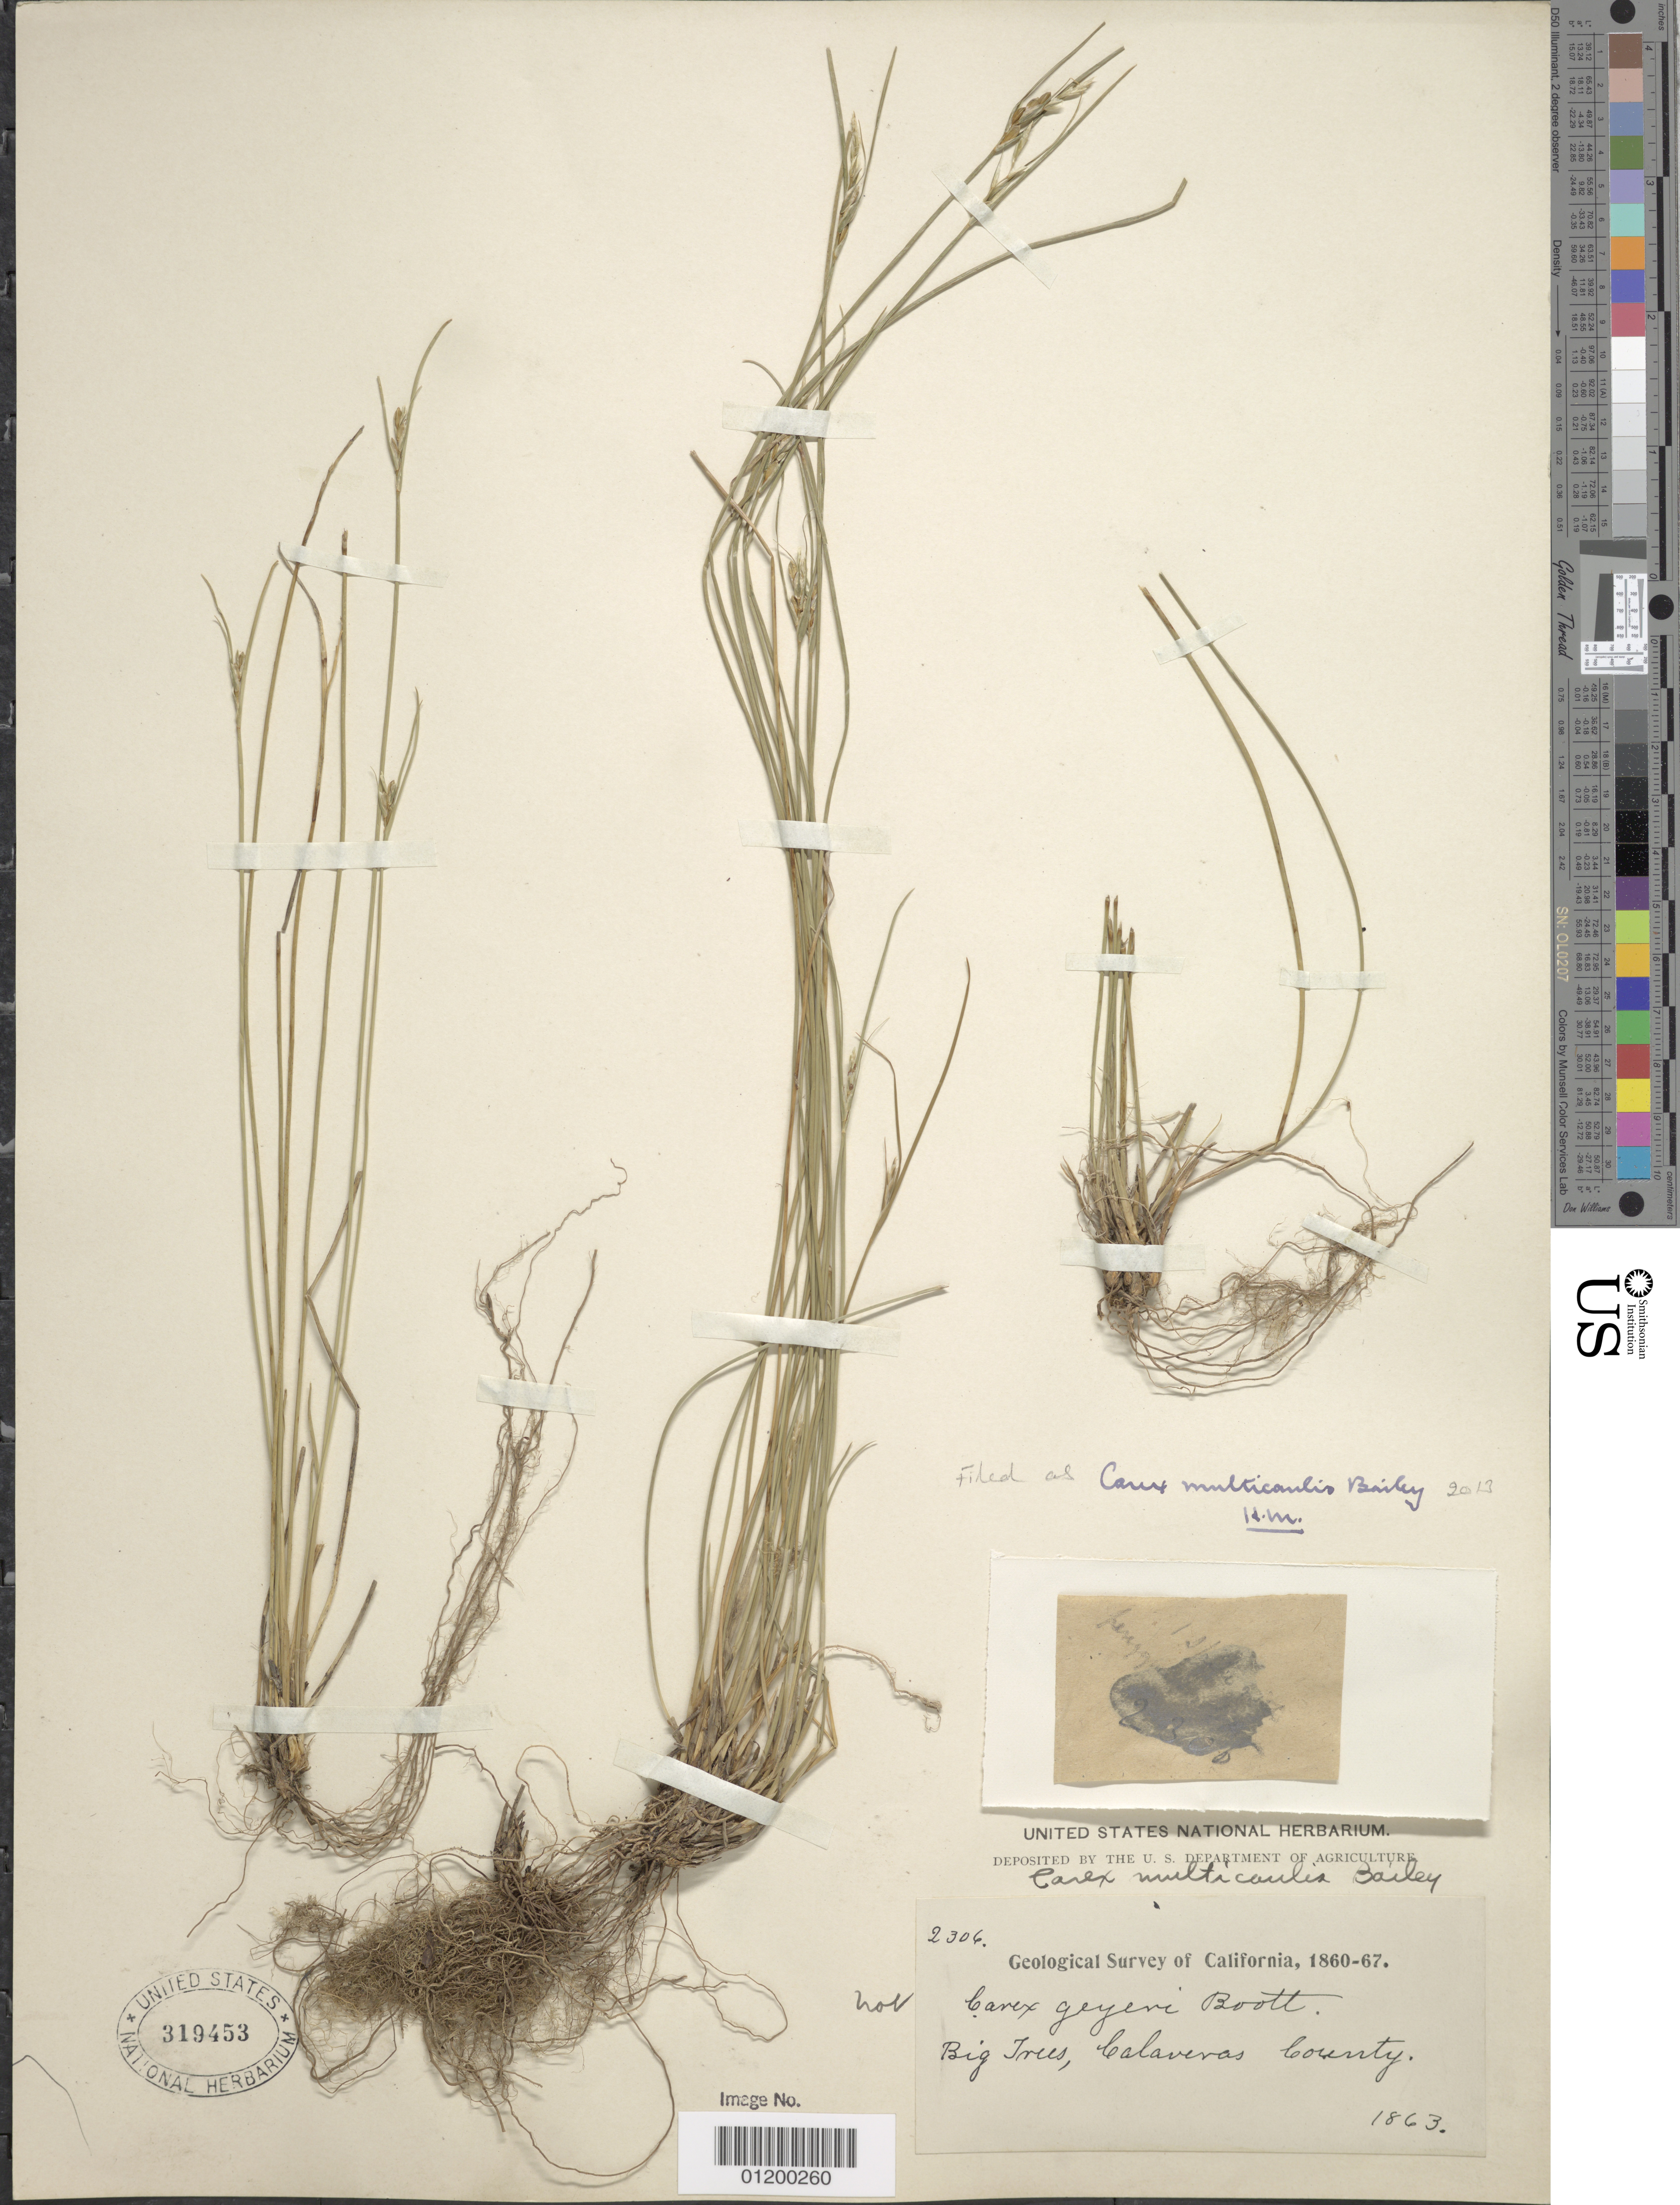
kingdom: Plantae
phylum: Tracheophyta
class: Liliopsida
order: Poales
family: Cyperaceae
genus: Carex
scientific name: Carex multicaulis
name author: L.H. Bailey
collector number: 2306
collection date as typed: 1863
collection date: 1863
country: United States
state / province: California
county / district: Calaveras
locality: Big Tree.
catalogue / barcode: US 319453